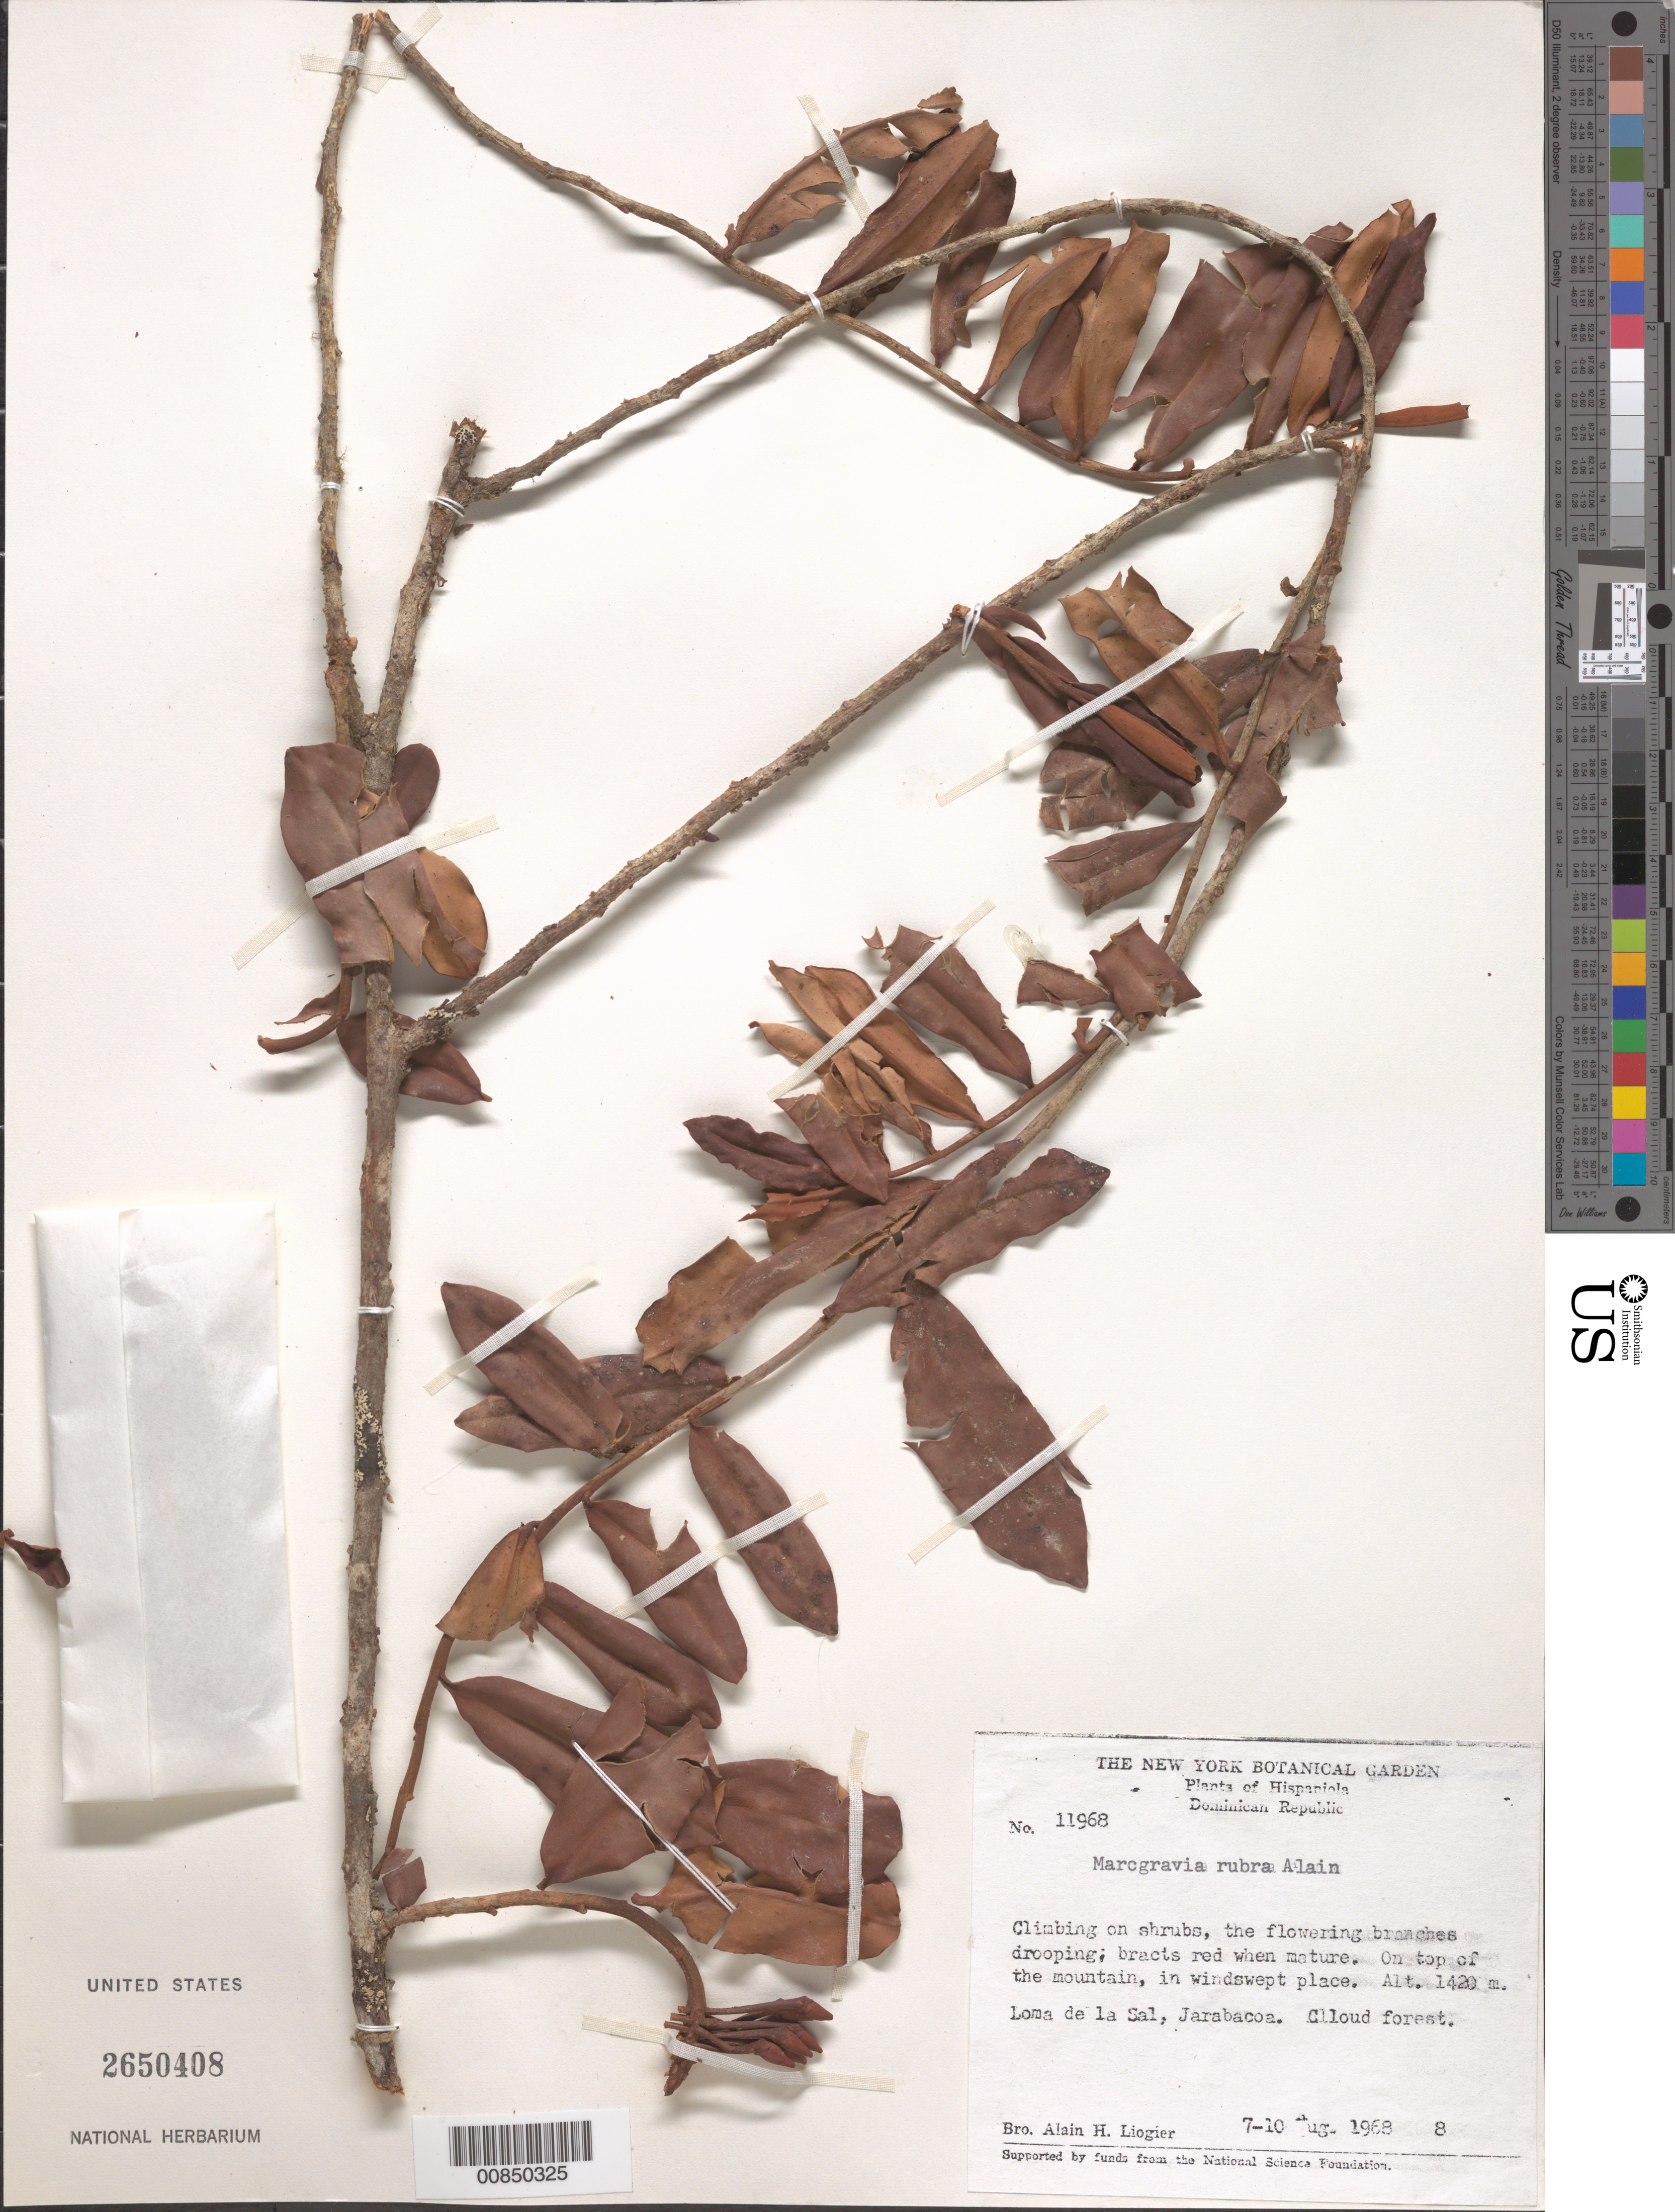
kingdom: Plantae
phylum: Tracheophyta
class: Magnoliopsida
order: Ericales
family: Marcgraviaceae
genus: Marcgravia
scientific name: Marcgravia rubra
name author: Alain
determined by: Liogier, Alain H.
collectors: A. H. Liogier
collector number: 11968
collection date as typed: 07 Aug 1968 to 10 Aug 1968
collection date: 1968-08-07/1968-08-10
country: Dominican Republic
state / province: La Vega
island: Hispaniola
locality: Loma de la Sal, Jarabacoa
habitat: On shrubs, on top of mountain in windswept place of cloud forest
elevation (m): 1420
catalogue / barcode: US 2650408